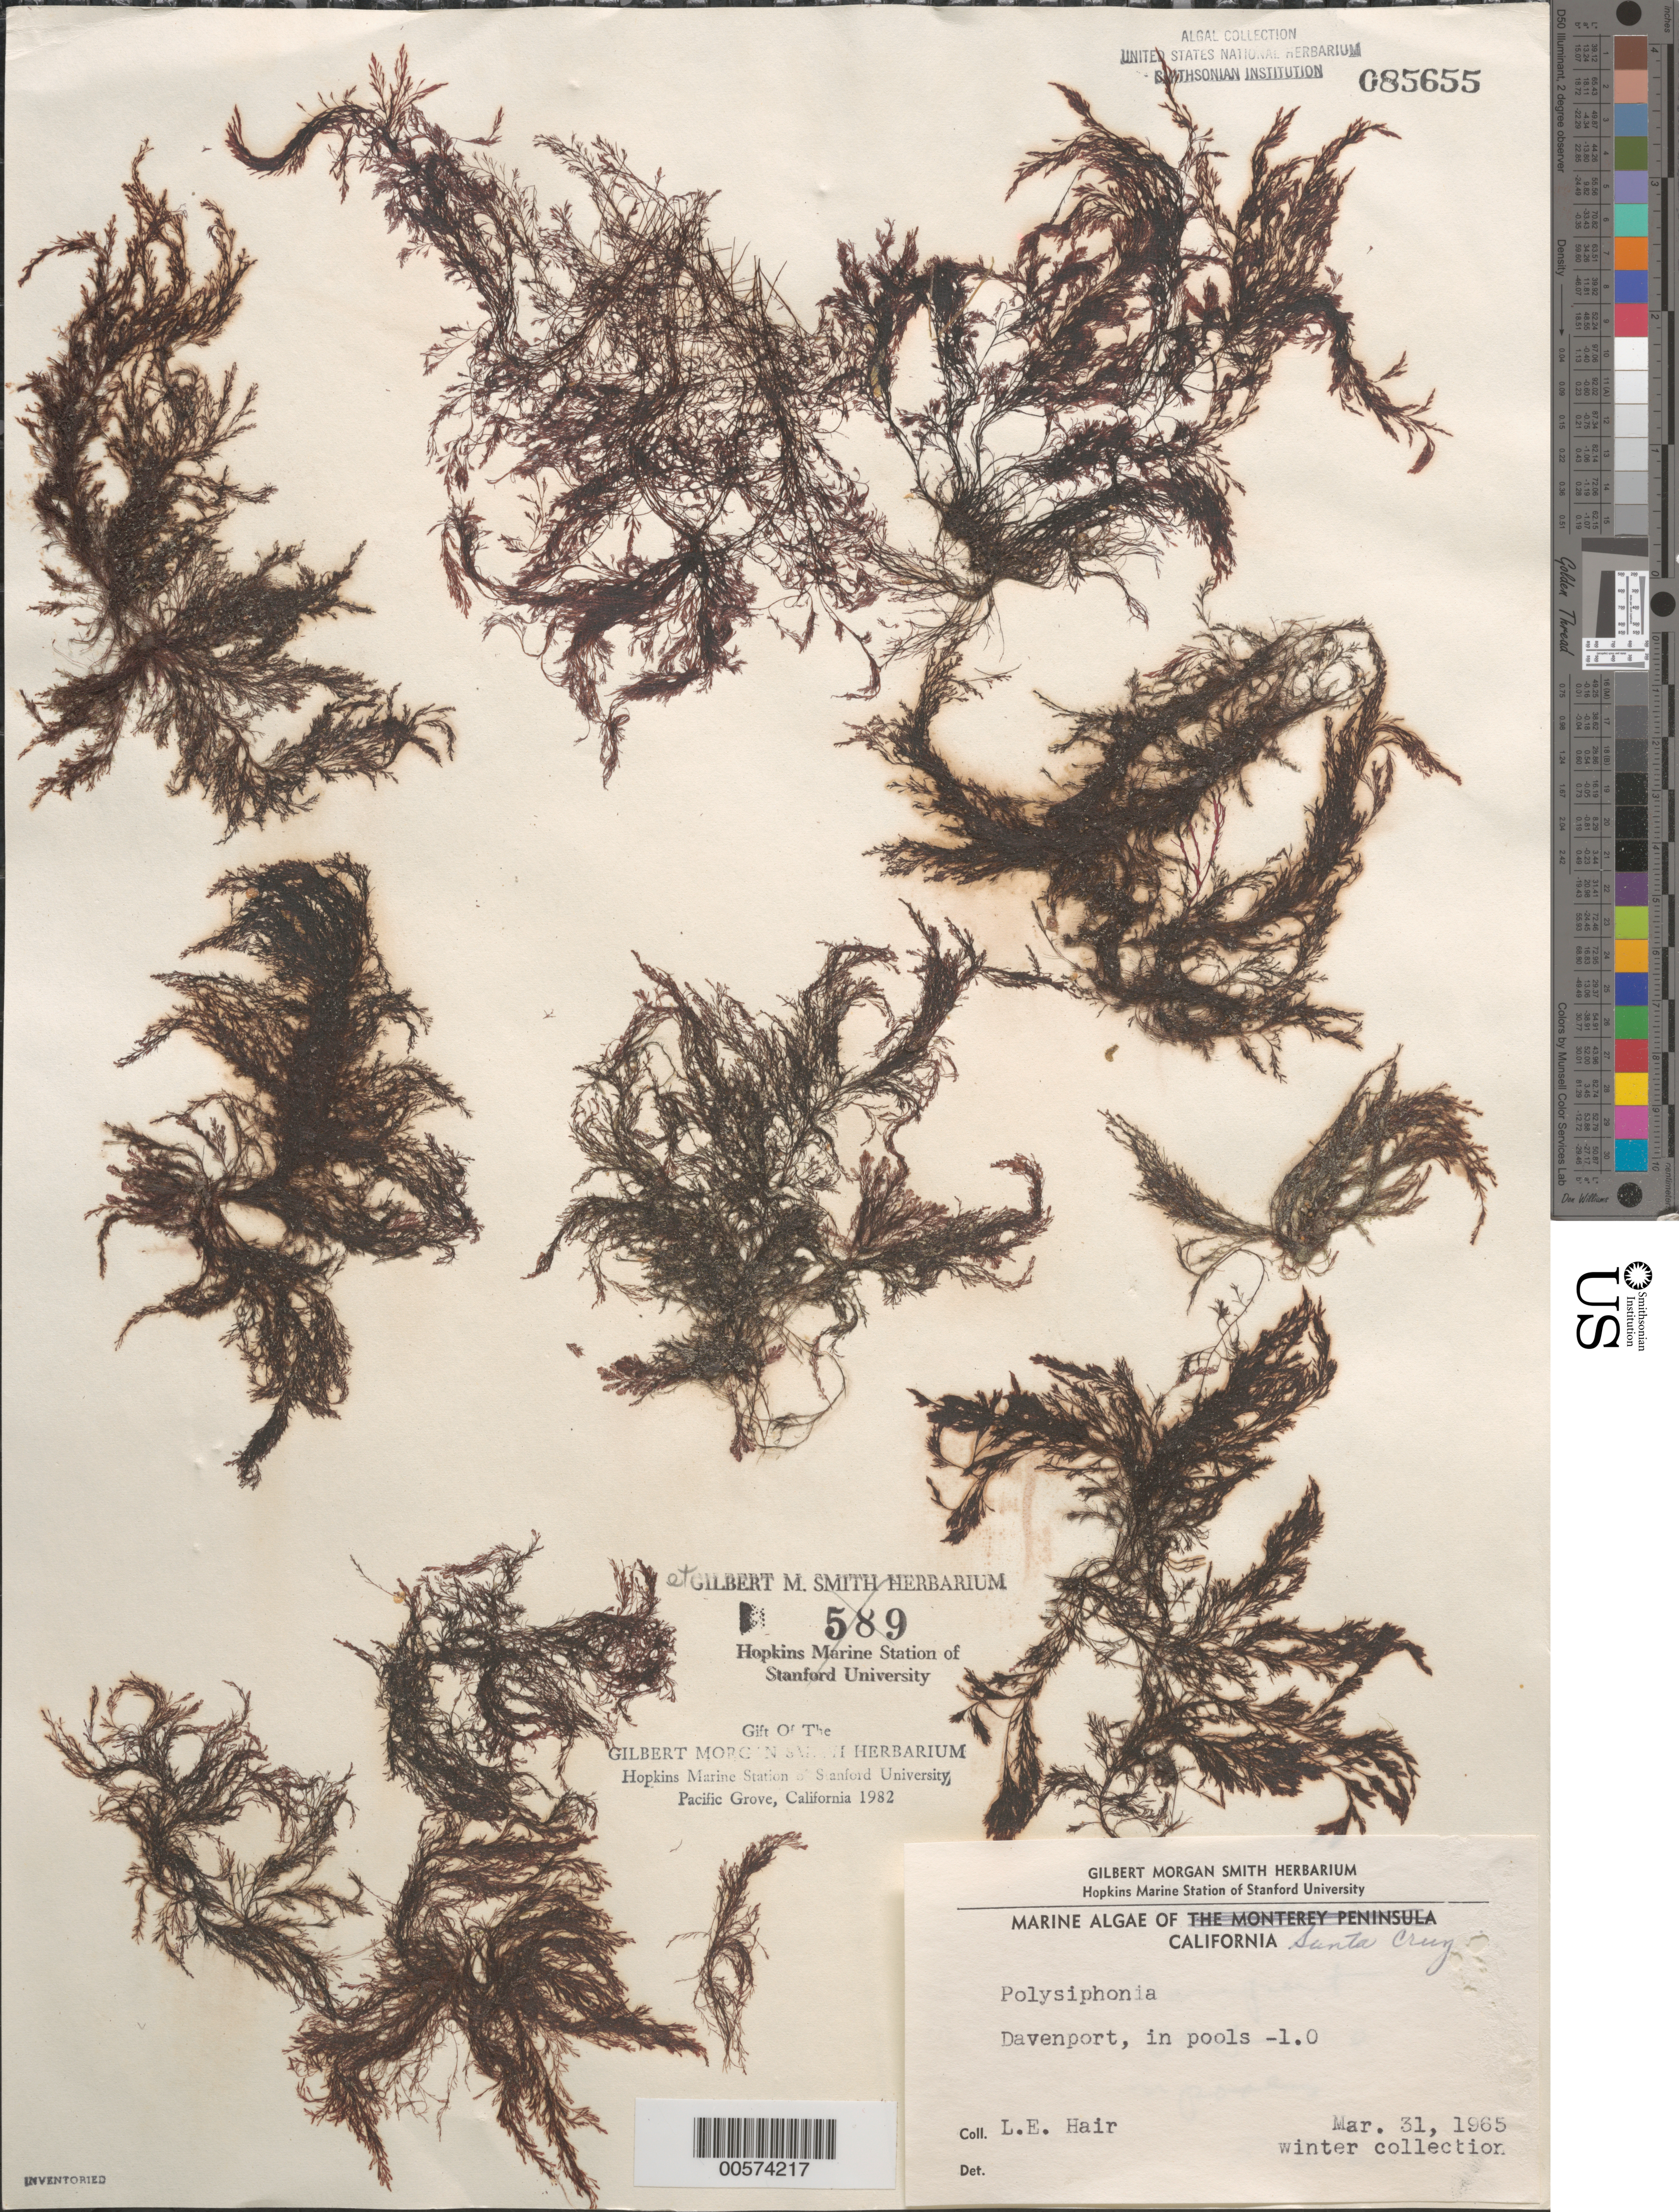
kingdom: Plantae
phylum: Rhodophyta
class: Florideophyceae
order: Ceramiales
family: Rhodomelaceae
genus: Polysiphonia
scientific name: Polysiphonia sp.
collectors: L. Hair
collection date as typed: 31 Mar 1965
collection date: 1965-03-31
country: United States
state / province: California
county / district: Santa Cruz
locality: Davenport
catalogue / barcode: US 85655